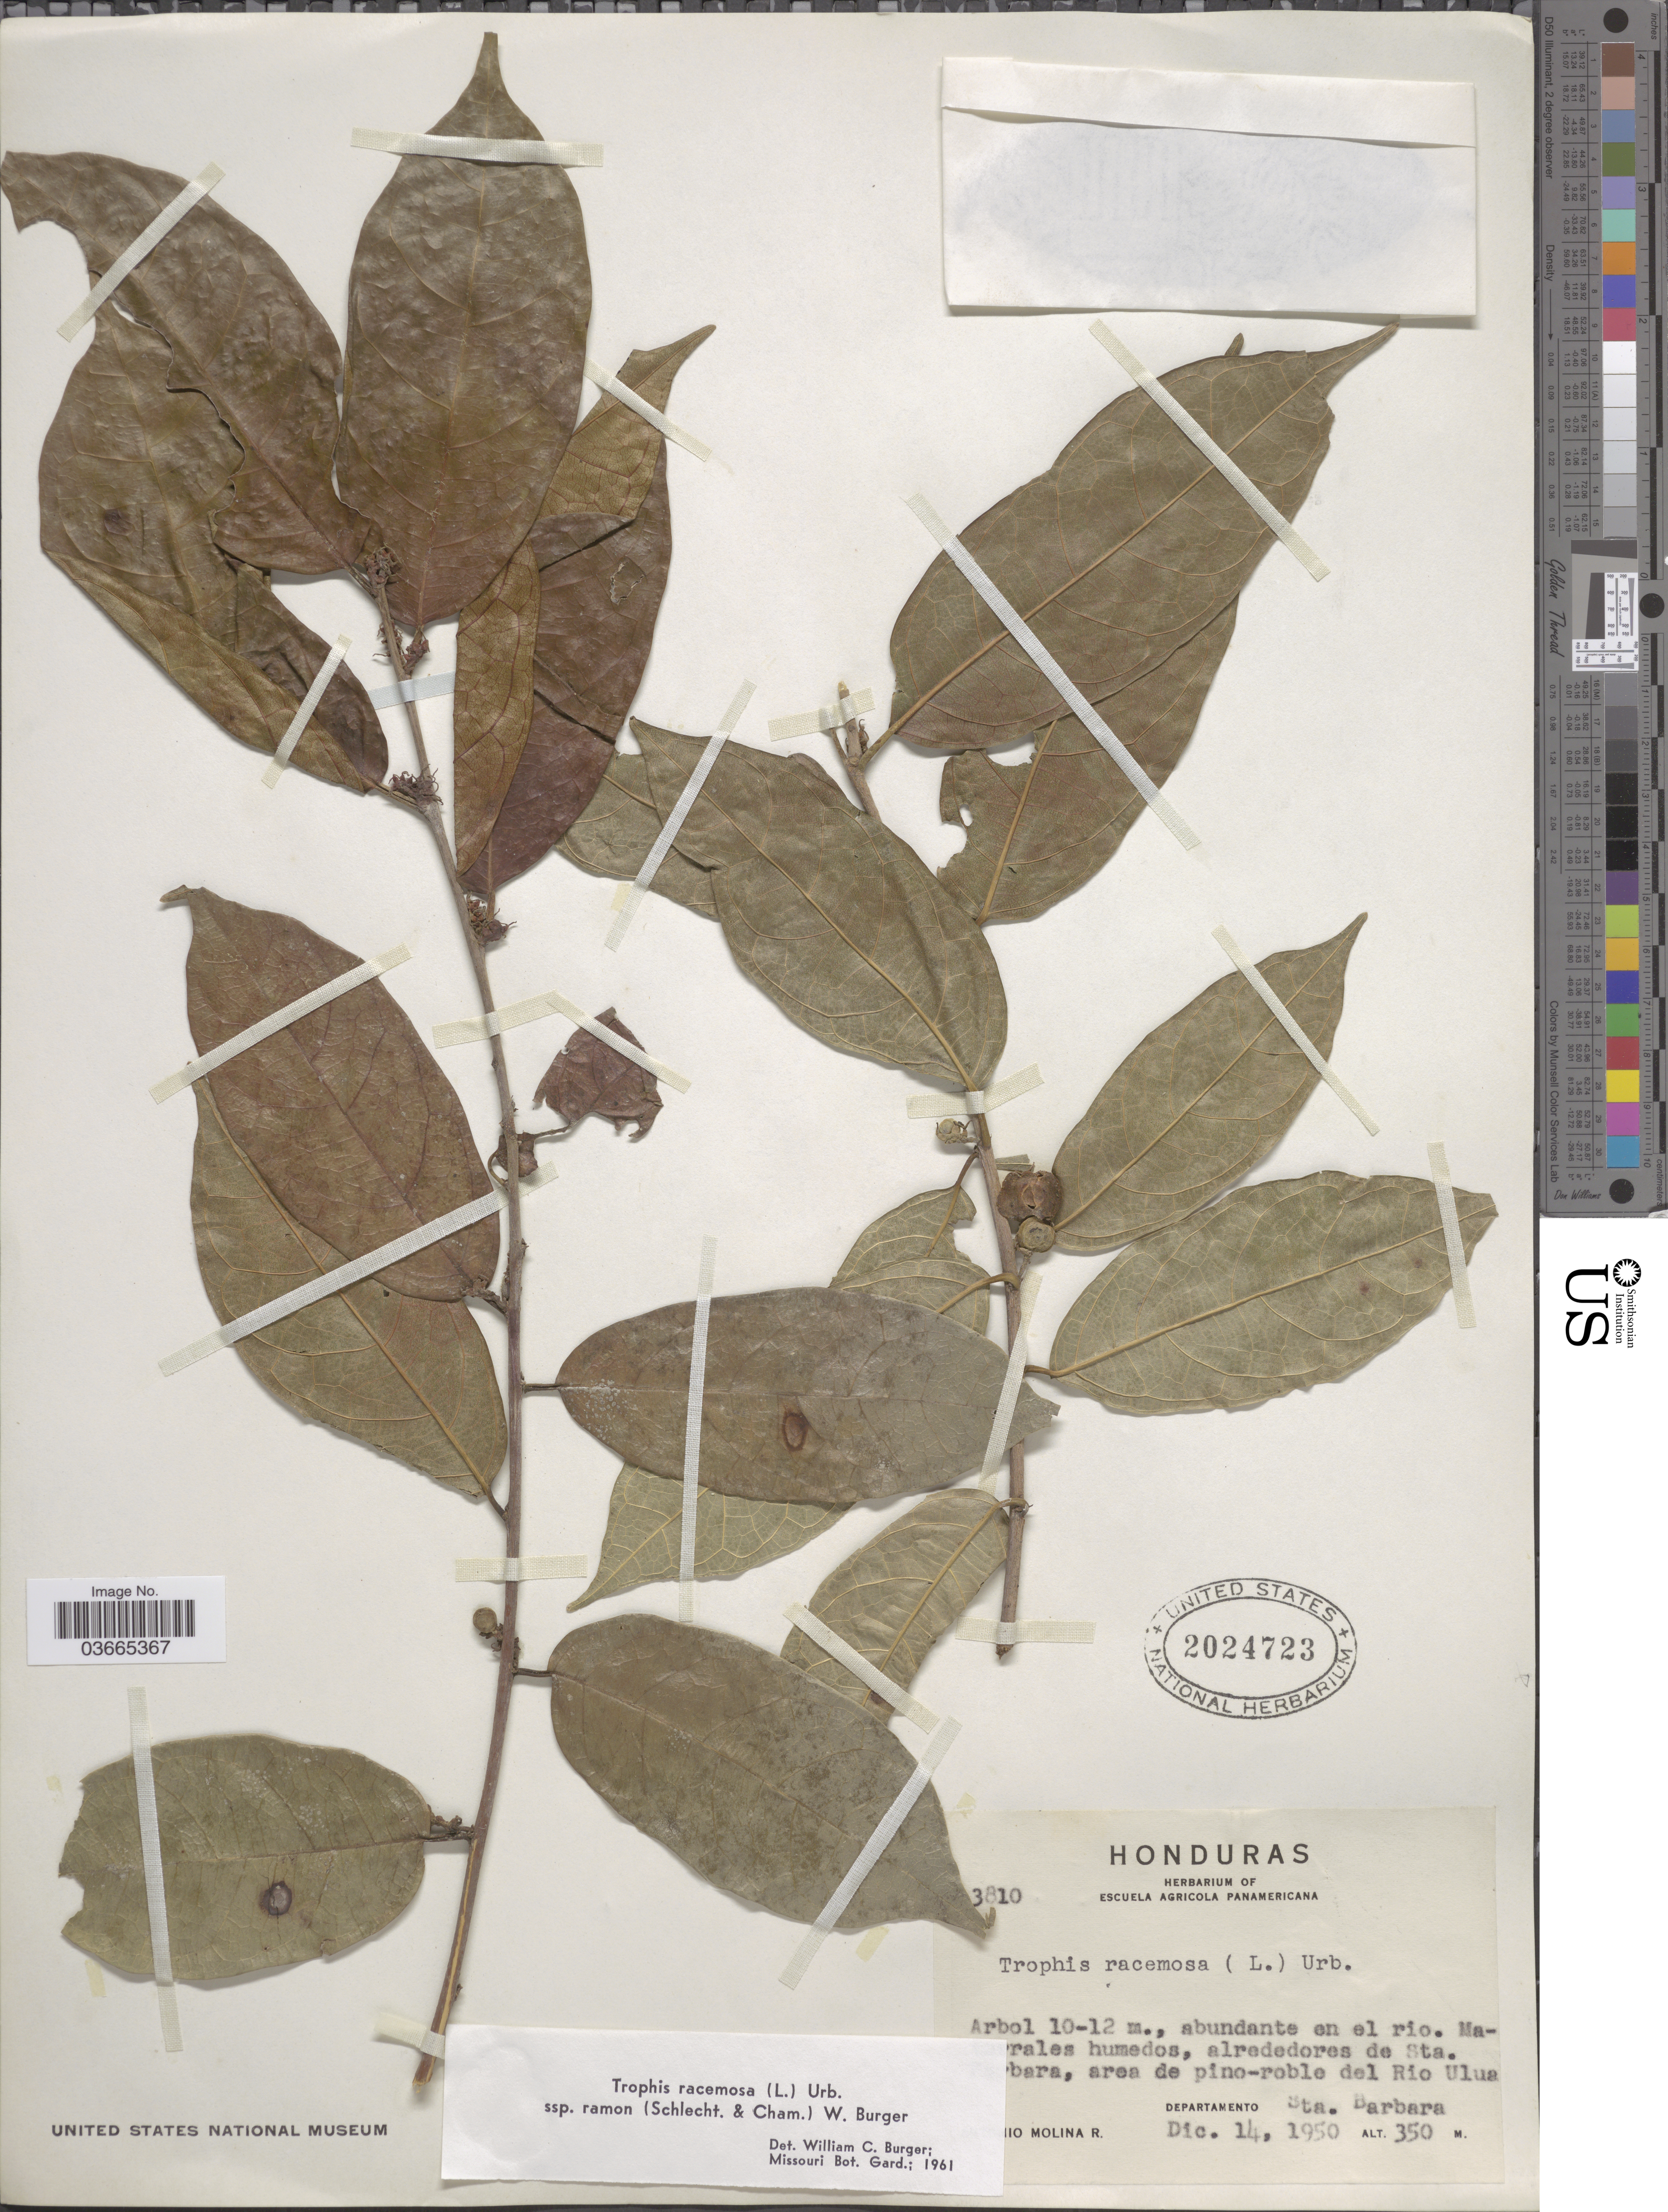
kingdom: Plantae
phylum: Tracheophyta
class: Magnoliopsida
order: Rosales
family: Moraceae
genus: Trophis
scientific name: Trophis racemosa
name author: (L.) Urb.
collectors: A. Molina R.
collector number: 3810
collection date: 1950-12-14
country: Honduras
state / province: Santa Barbara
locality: Alrededores de Sta. !bara, area de pino-roble del Rio Ulua. Departamento Sta. Barbara.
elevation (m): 350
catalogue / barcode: US 2024723